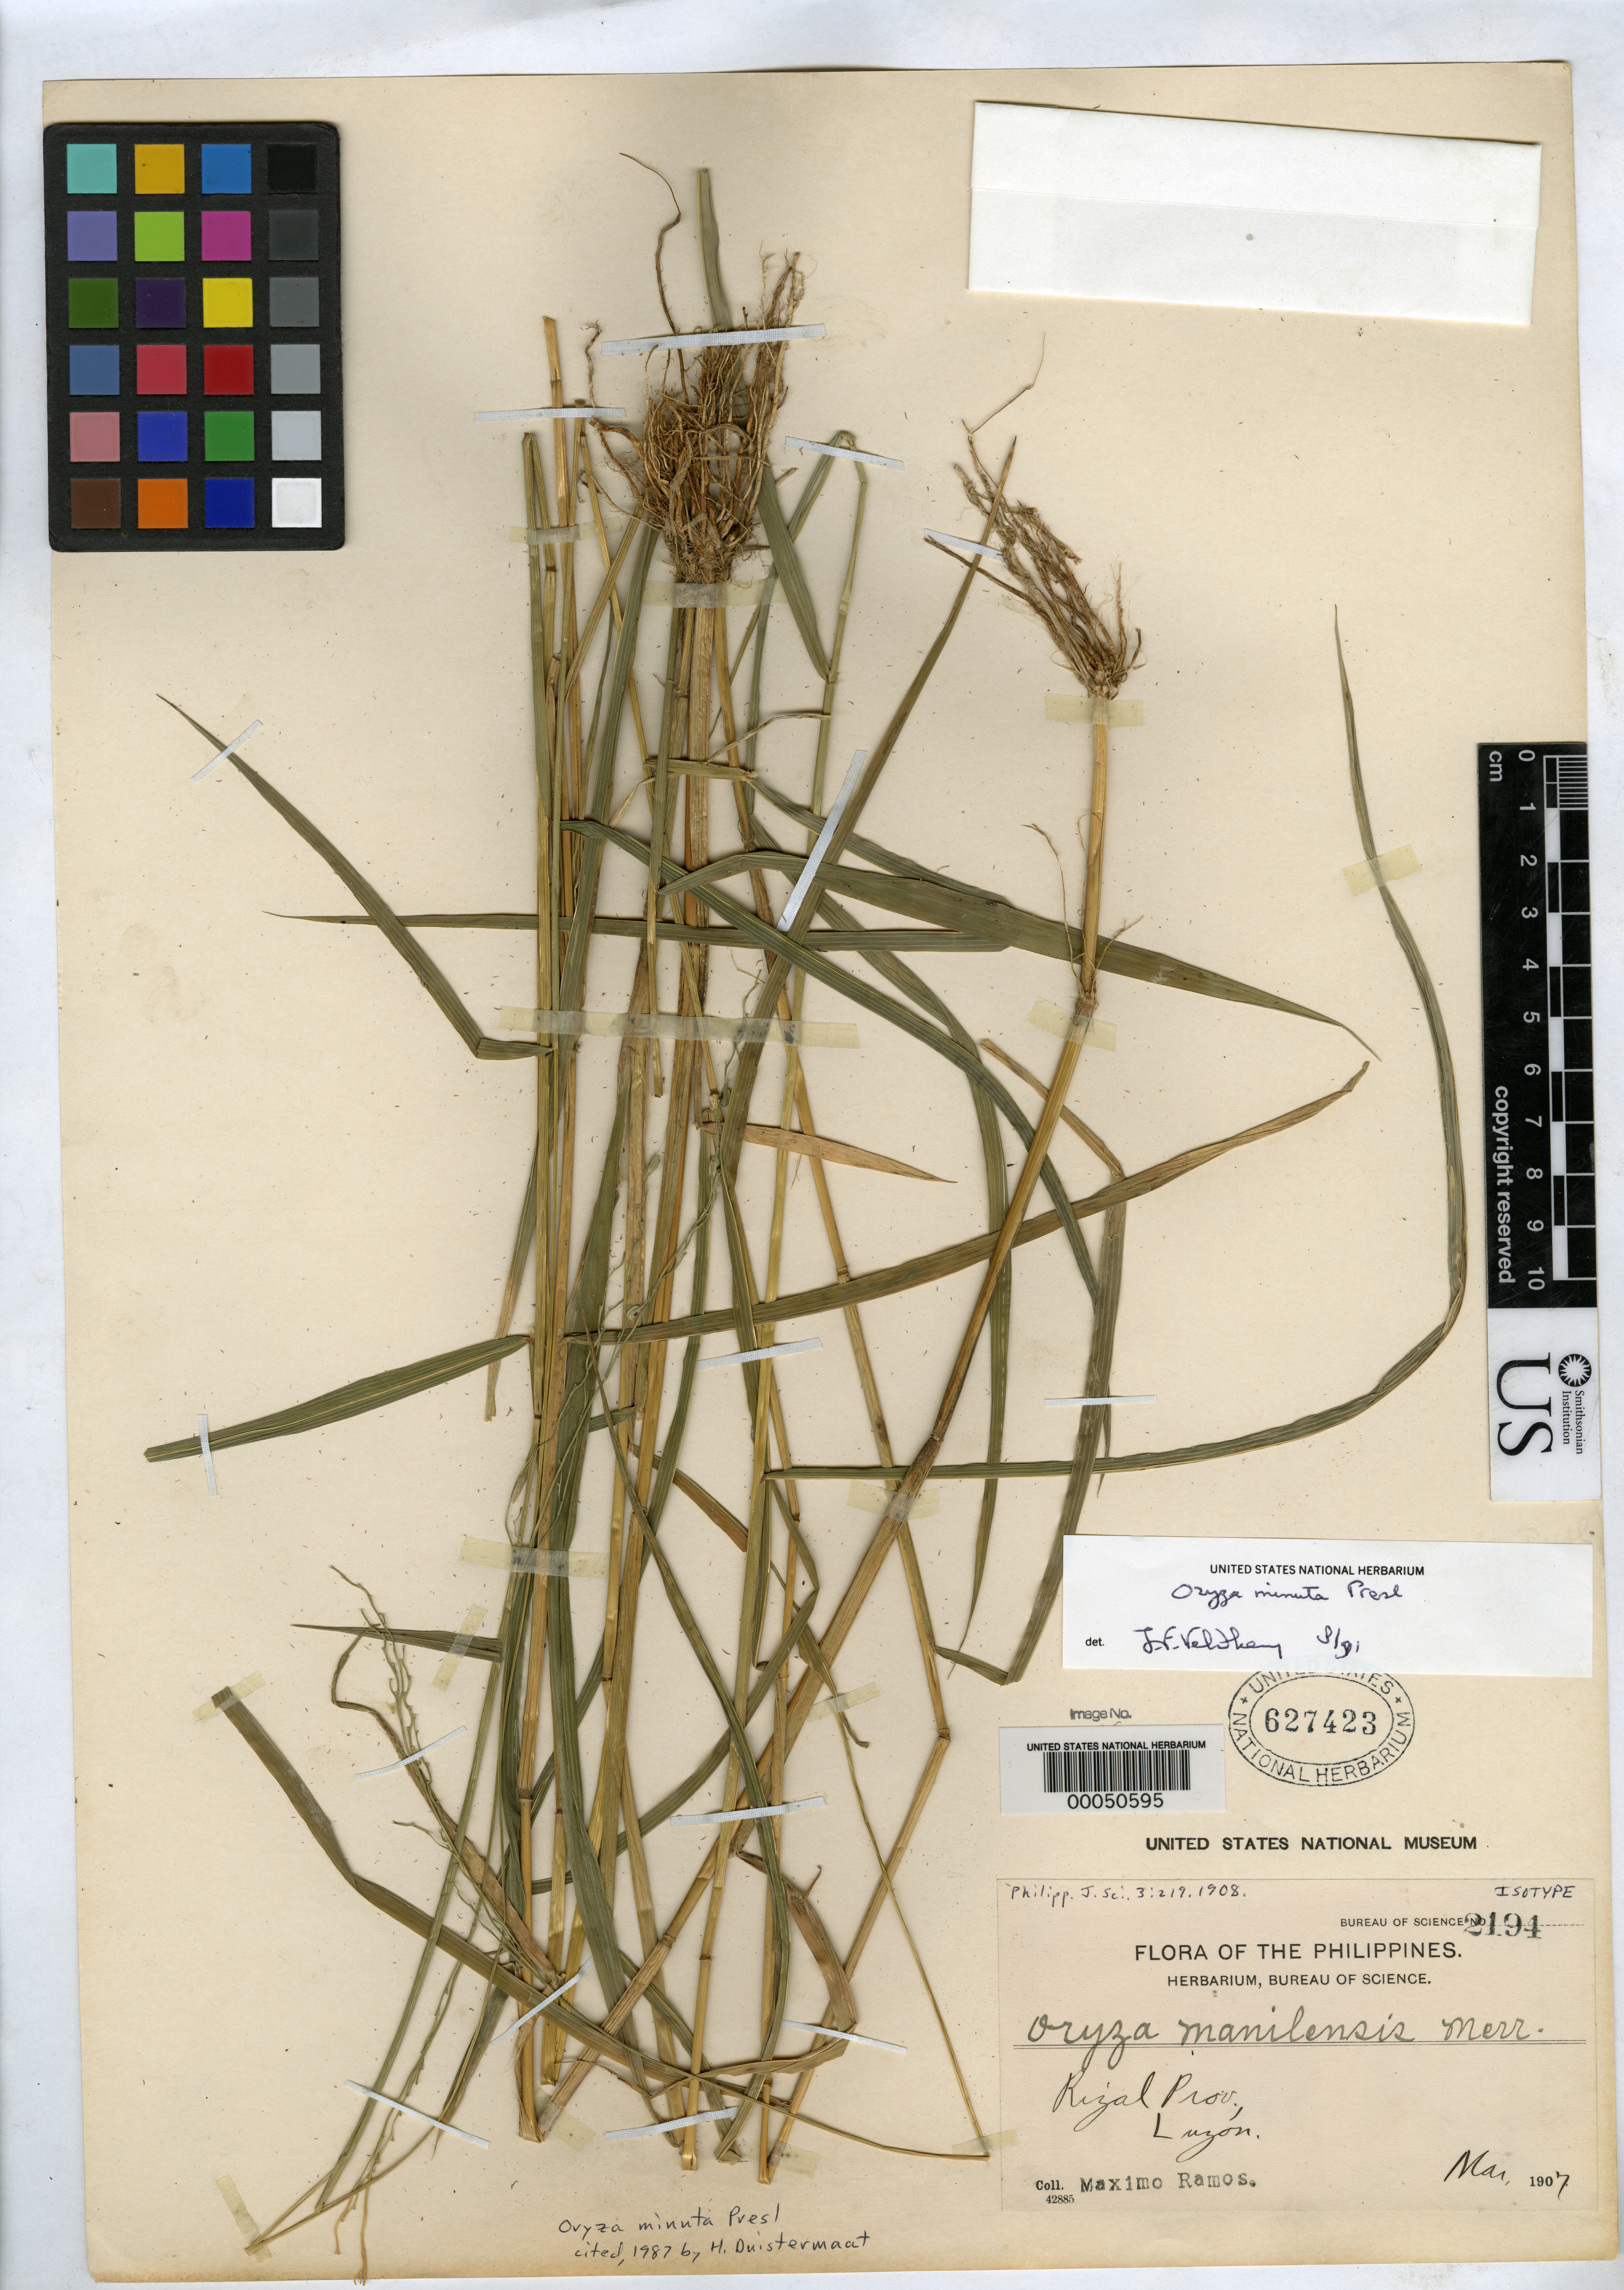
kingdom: Plantae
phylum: Tracheophyta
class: Liliopsida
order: Poales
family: Poaceae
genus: Oryza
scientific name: Oryza manilensis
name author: Merr.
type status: Isotype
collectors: M. Ramos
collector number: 2194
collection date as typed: Mar 1907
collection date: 1907-03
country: Philippines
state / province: Calabarzon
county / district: Rizal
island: Luzon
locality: Antipolo.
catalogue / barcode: US 627423